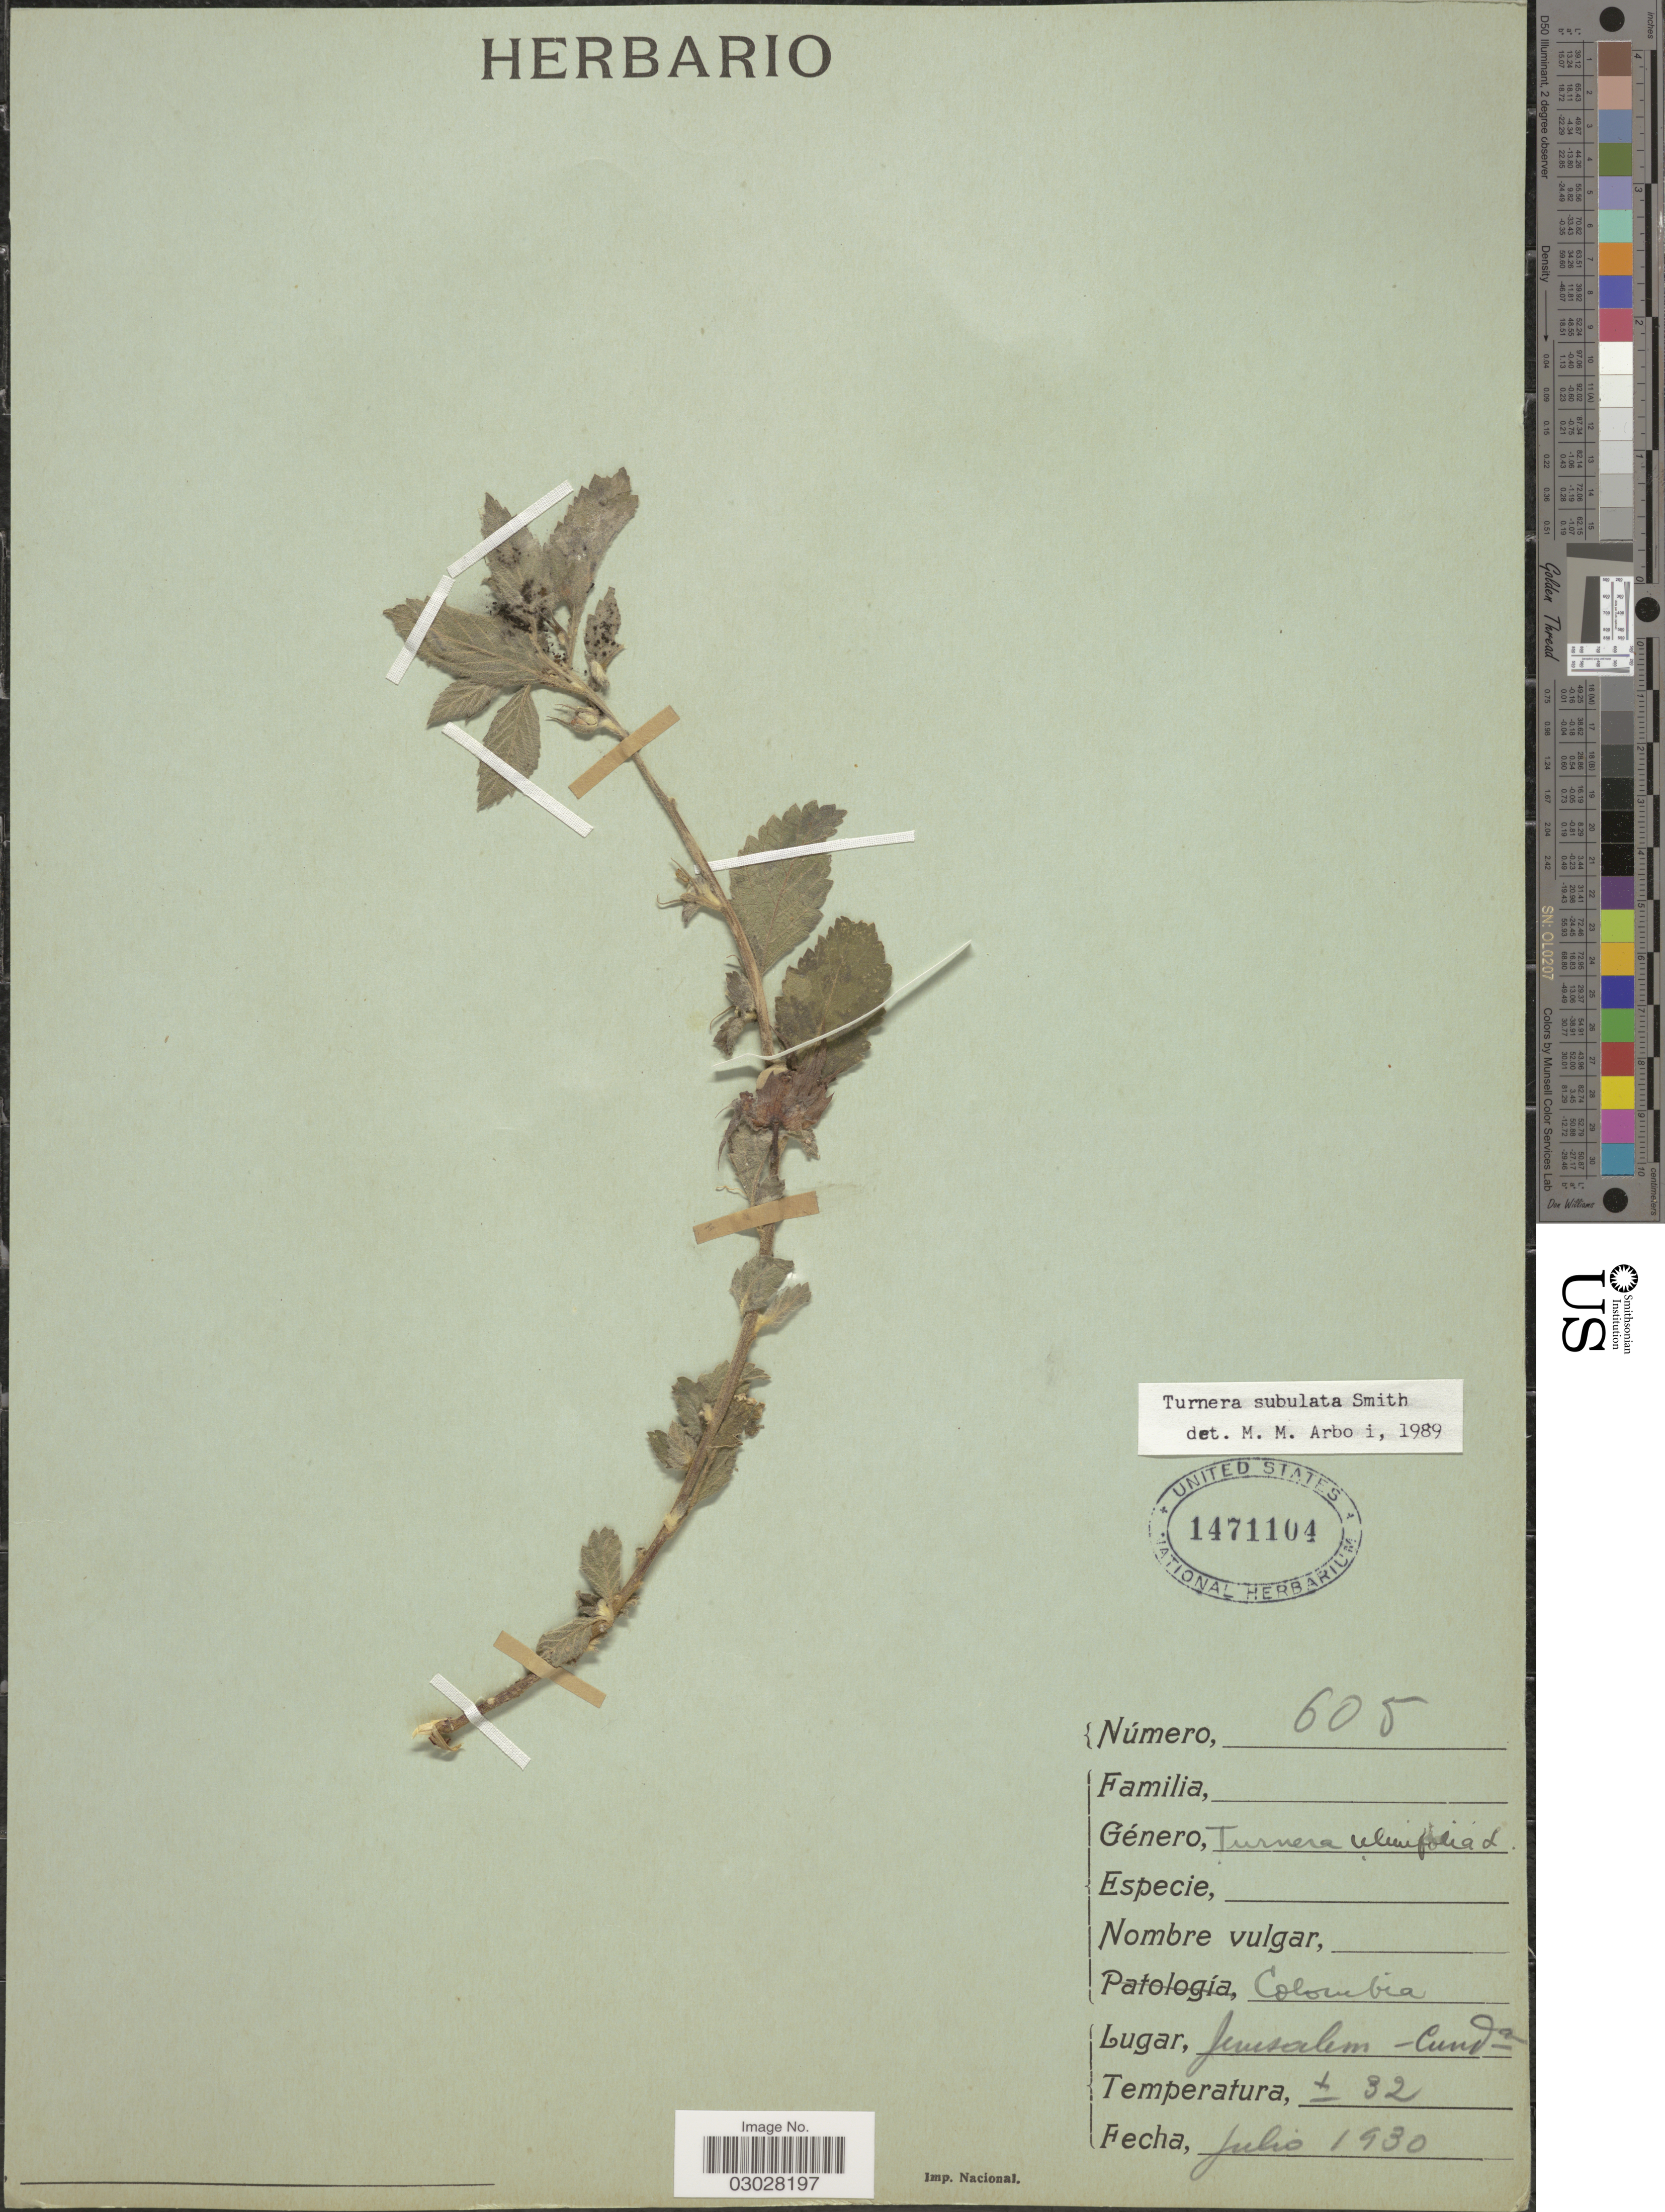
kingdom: Plantae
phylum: Tracheophyta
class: Magnoliopsida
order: Malpighiales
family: Turneraceae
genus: Turnera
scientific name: Turnera subulata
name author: Sm.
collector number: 605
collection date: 1930-07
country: Colombia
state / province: Cundinamarca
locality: Jerusalem- Cunda.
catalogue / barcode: US 1471104